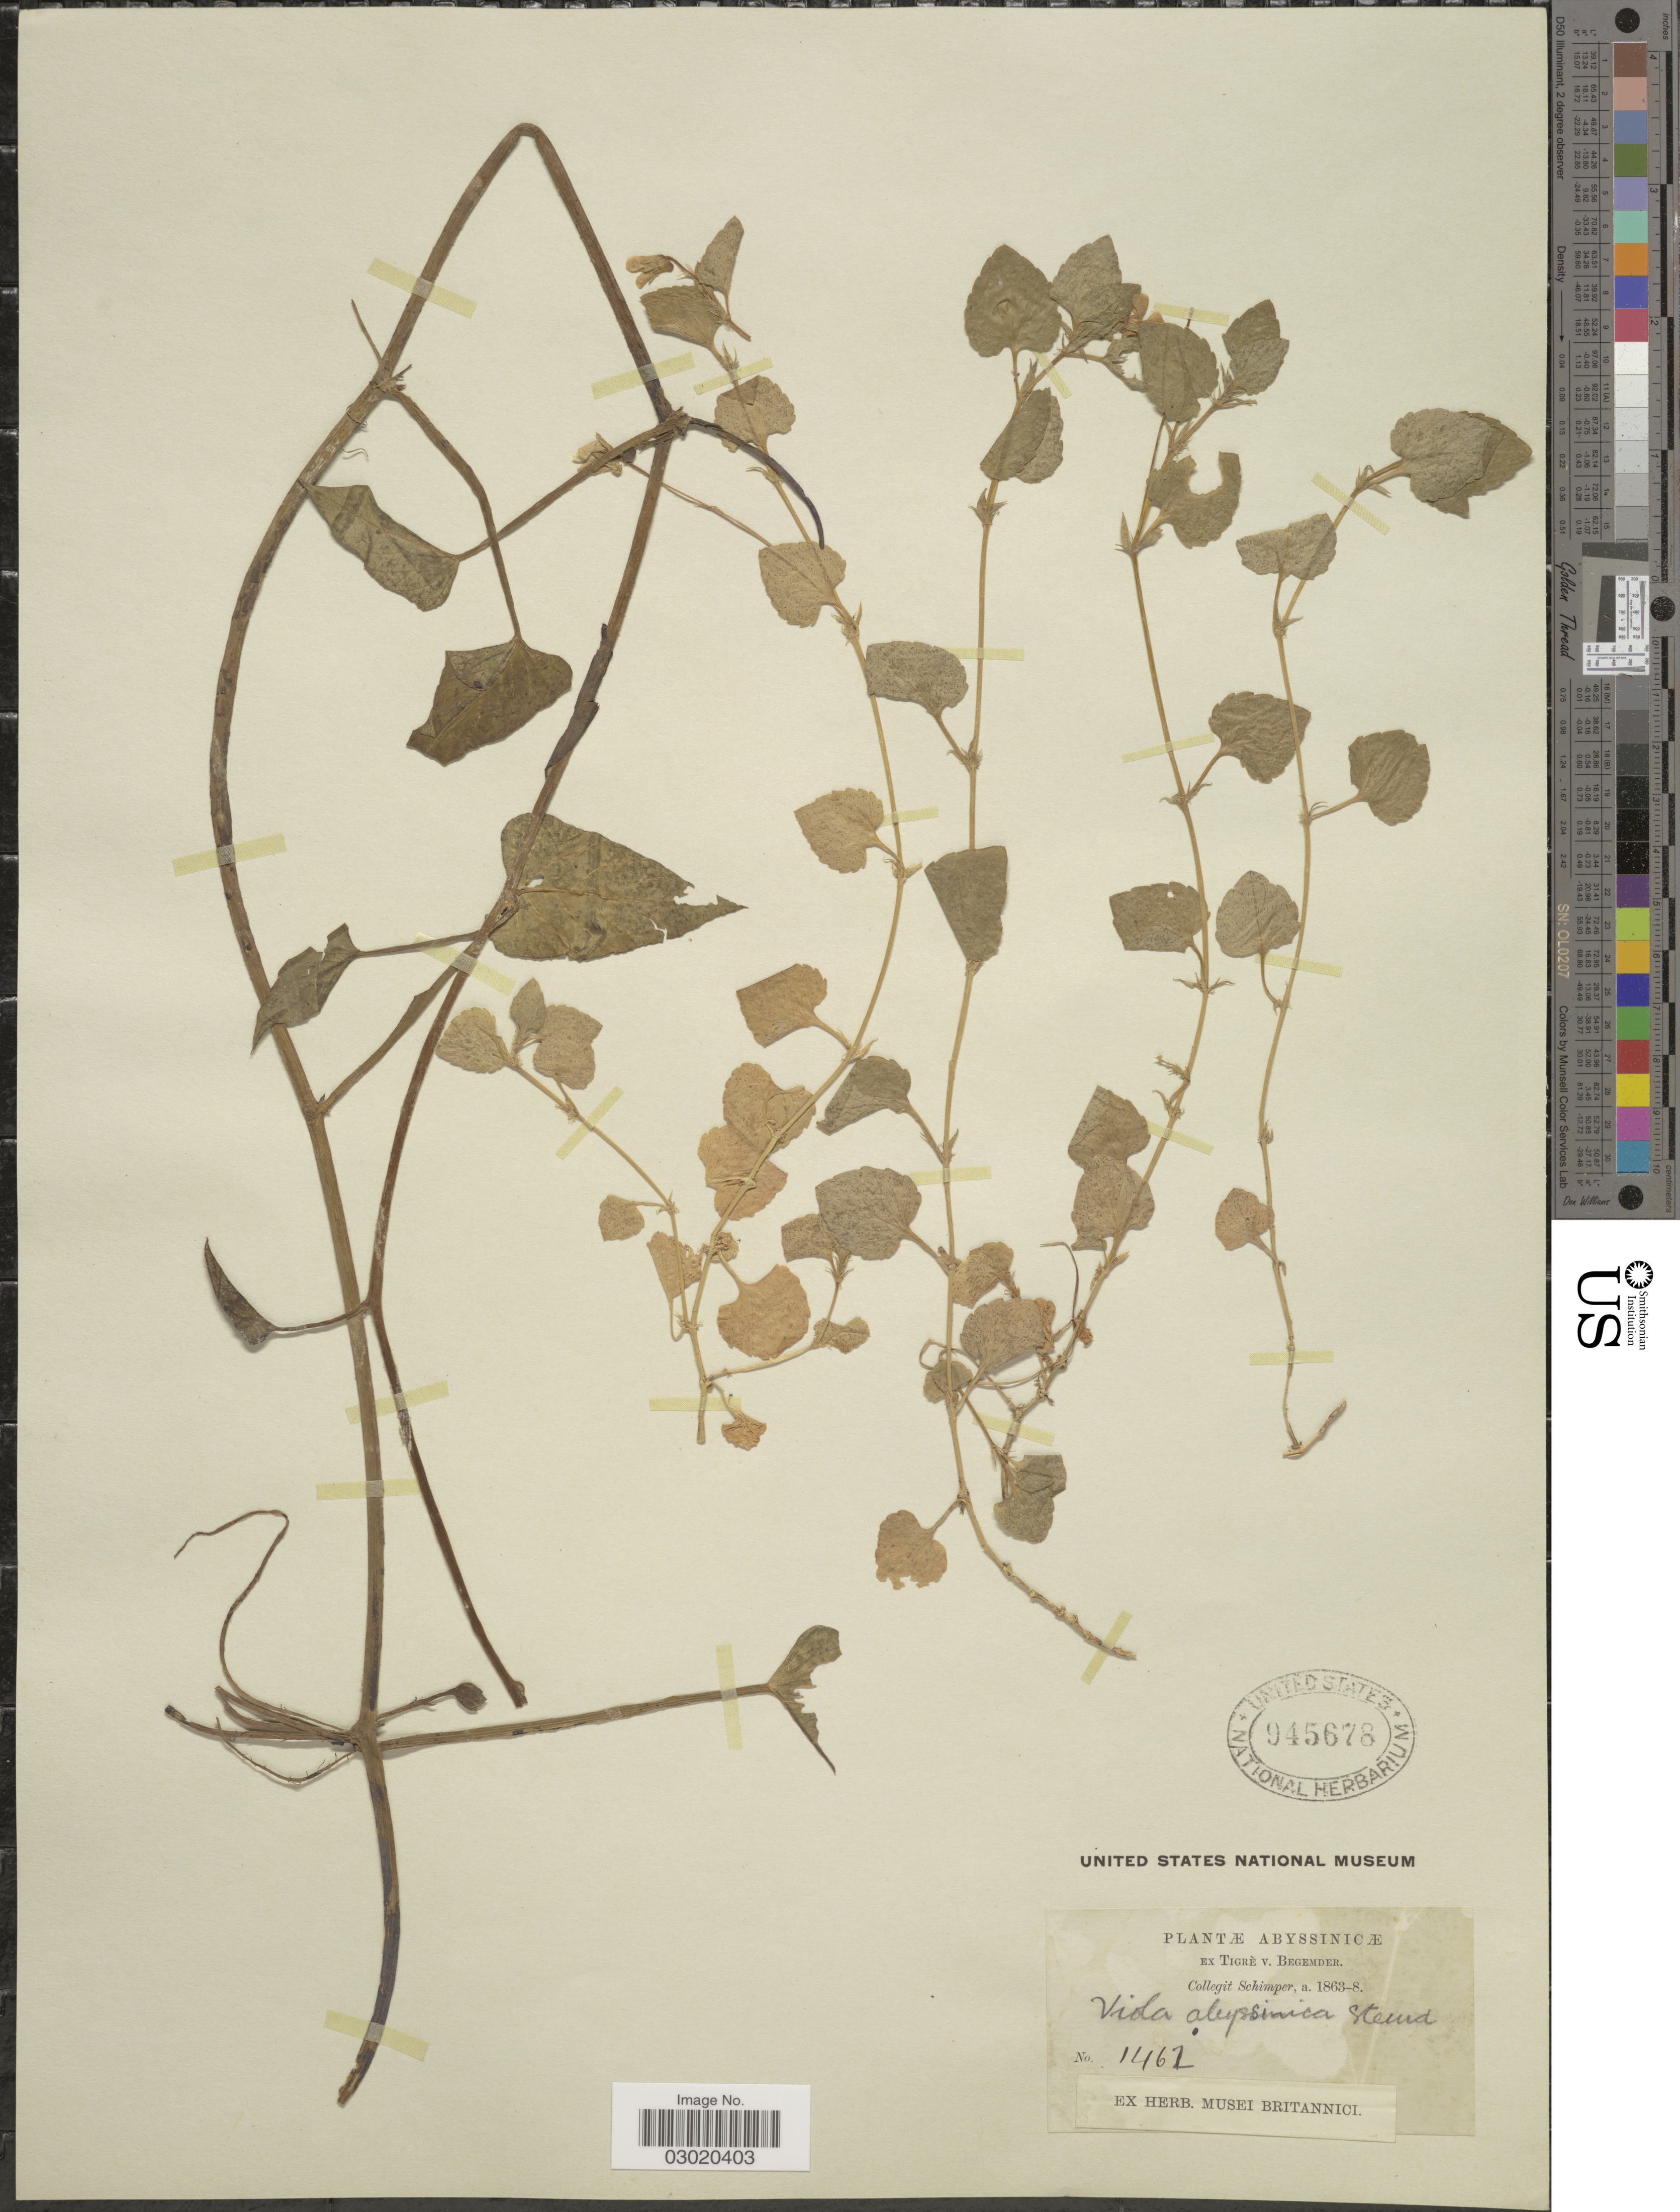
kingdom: Plantae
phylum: Tracheophyta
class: Magnoliopsida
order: Malpighiales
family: Violaceae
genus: Viola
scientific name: Viola abyssinica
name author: Steud. ex Oliv.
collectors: -. Schimper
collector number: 1461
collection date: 1863/1868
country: Eritrea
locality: Abyssinicæ.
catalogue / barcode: US 945678